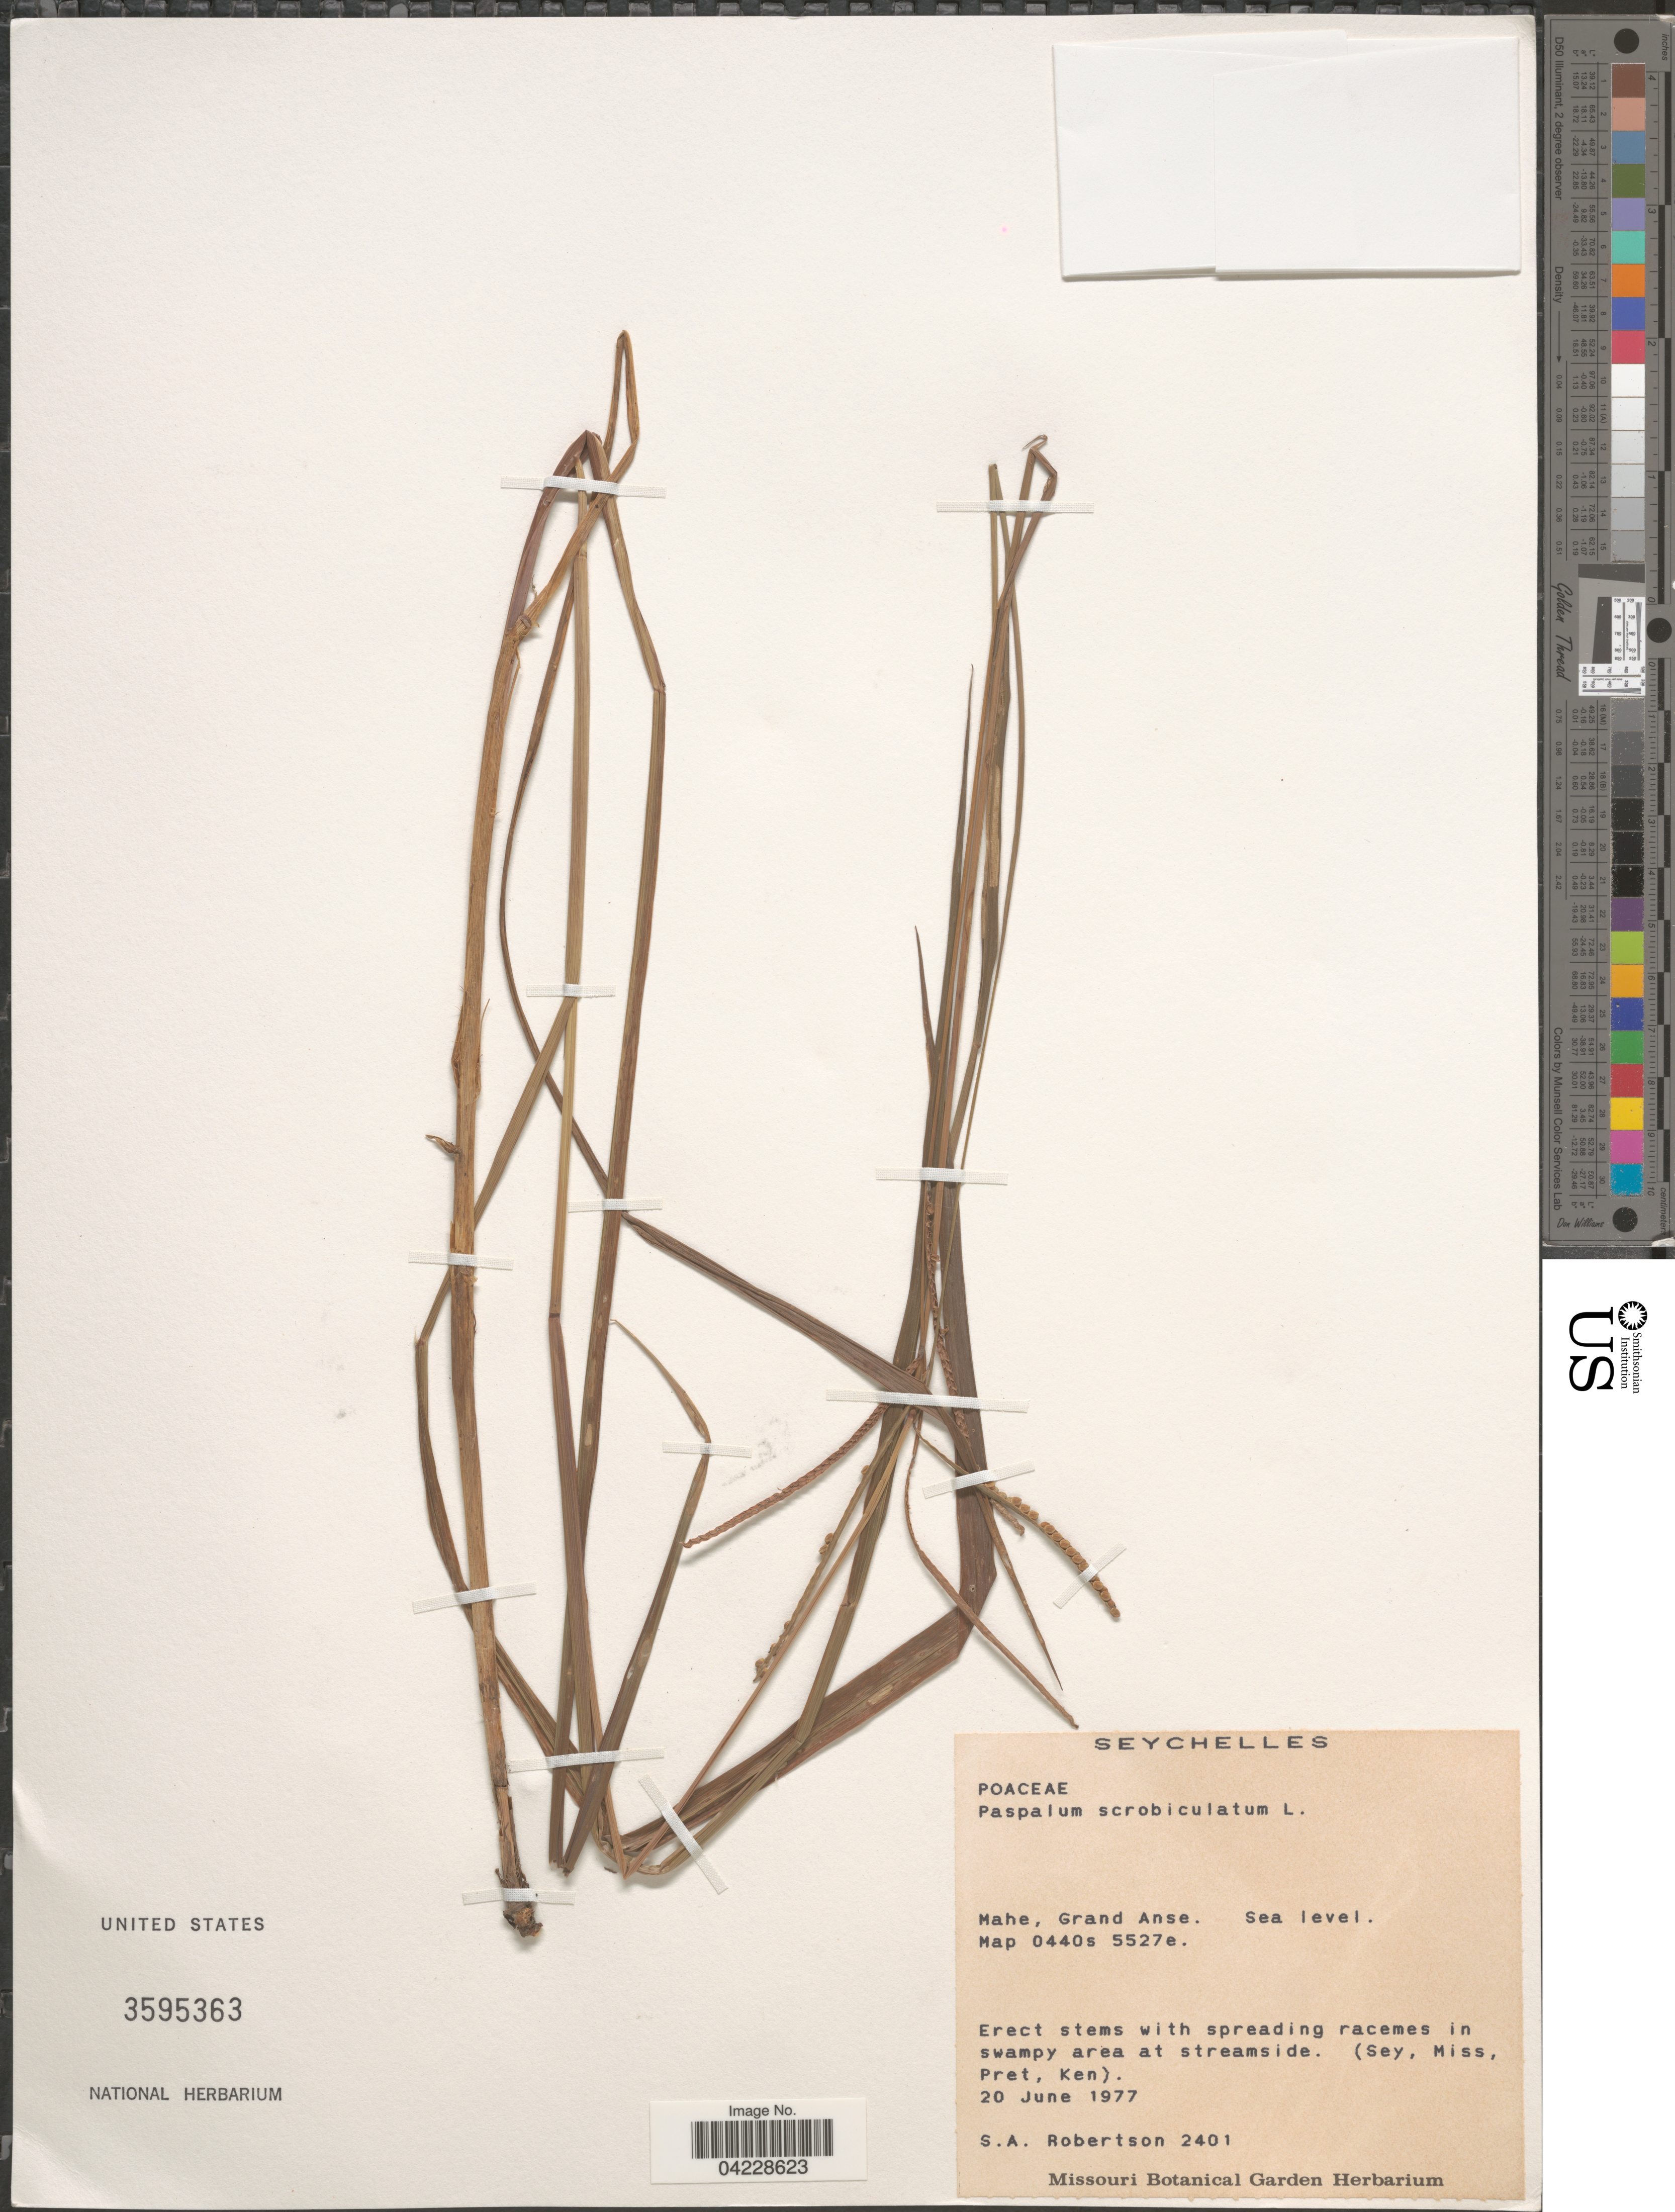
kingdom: Plantae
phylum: Tracheophyta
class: Liliopsida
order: Poales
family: Poaceae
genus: Paspalum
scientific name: Paspalum scrobiculatum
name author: L.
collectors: S. A. Robertson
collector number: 2401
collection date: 1977-06-20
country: Seychelles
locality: Mahe, Grand Anse. In swampy area at streamside. (Sey, Miss, Pret, Ken).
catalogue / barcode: US 3595363